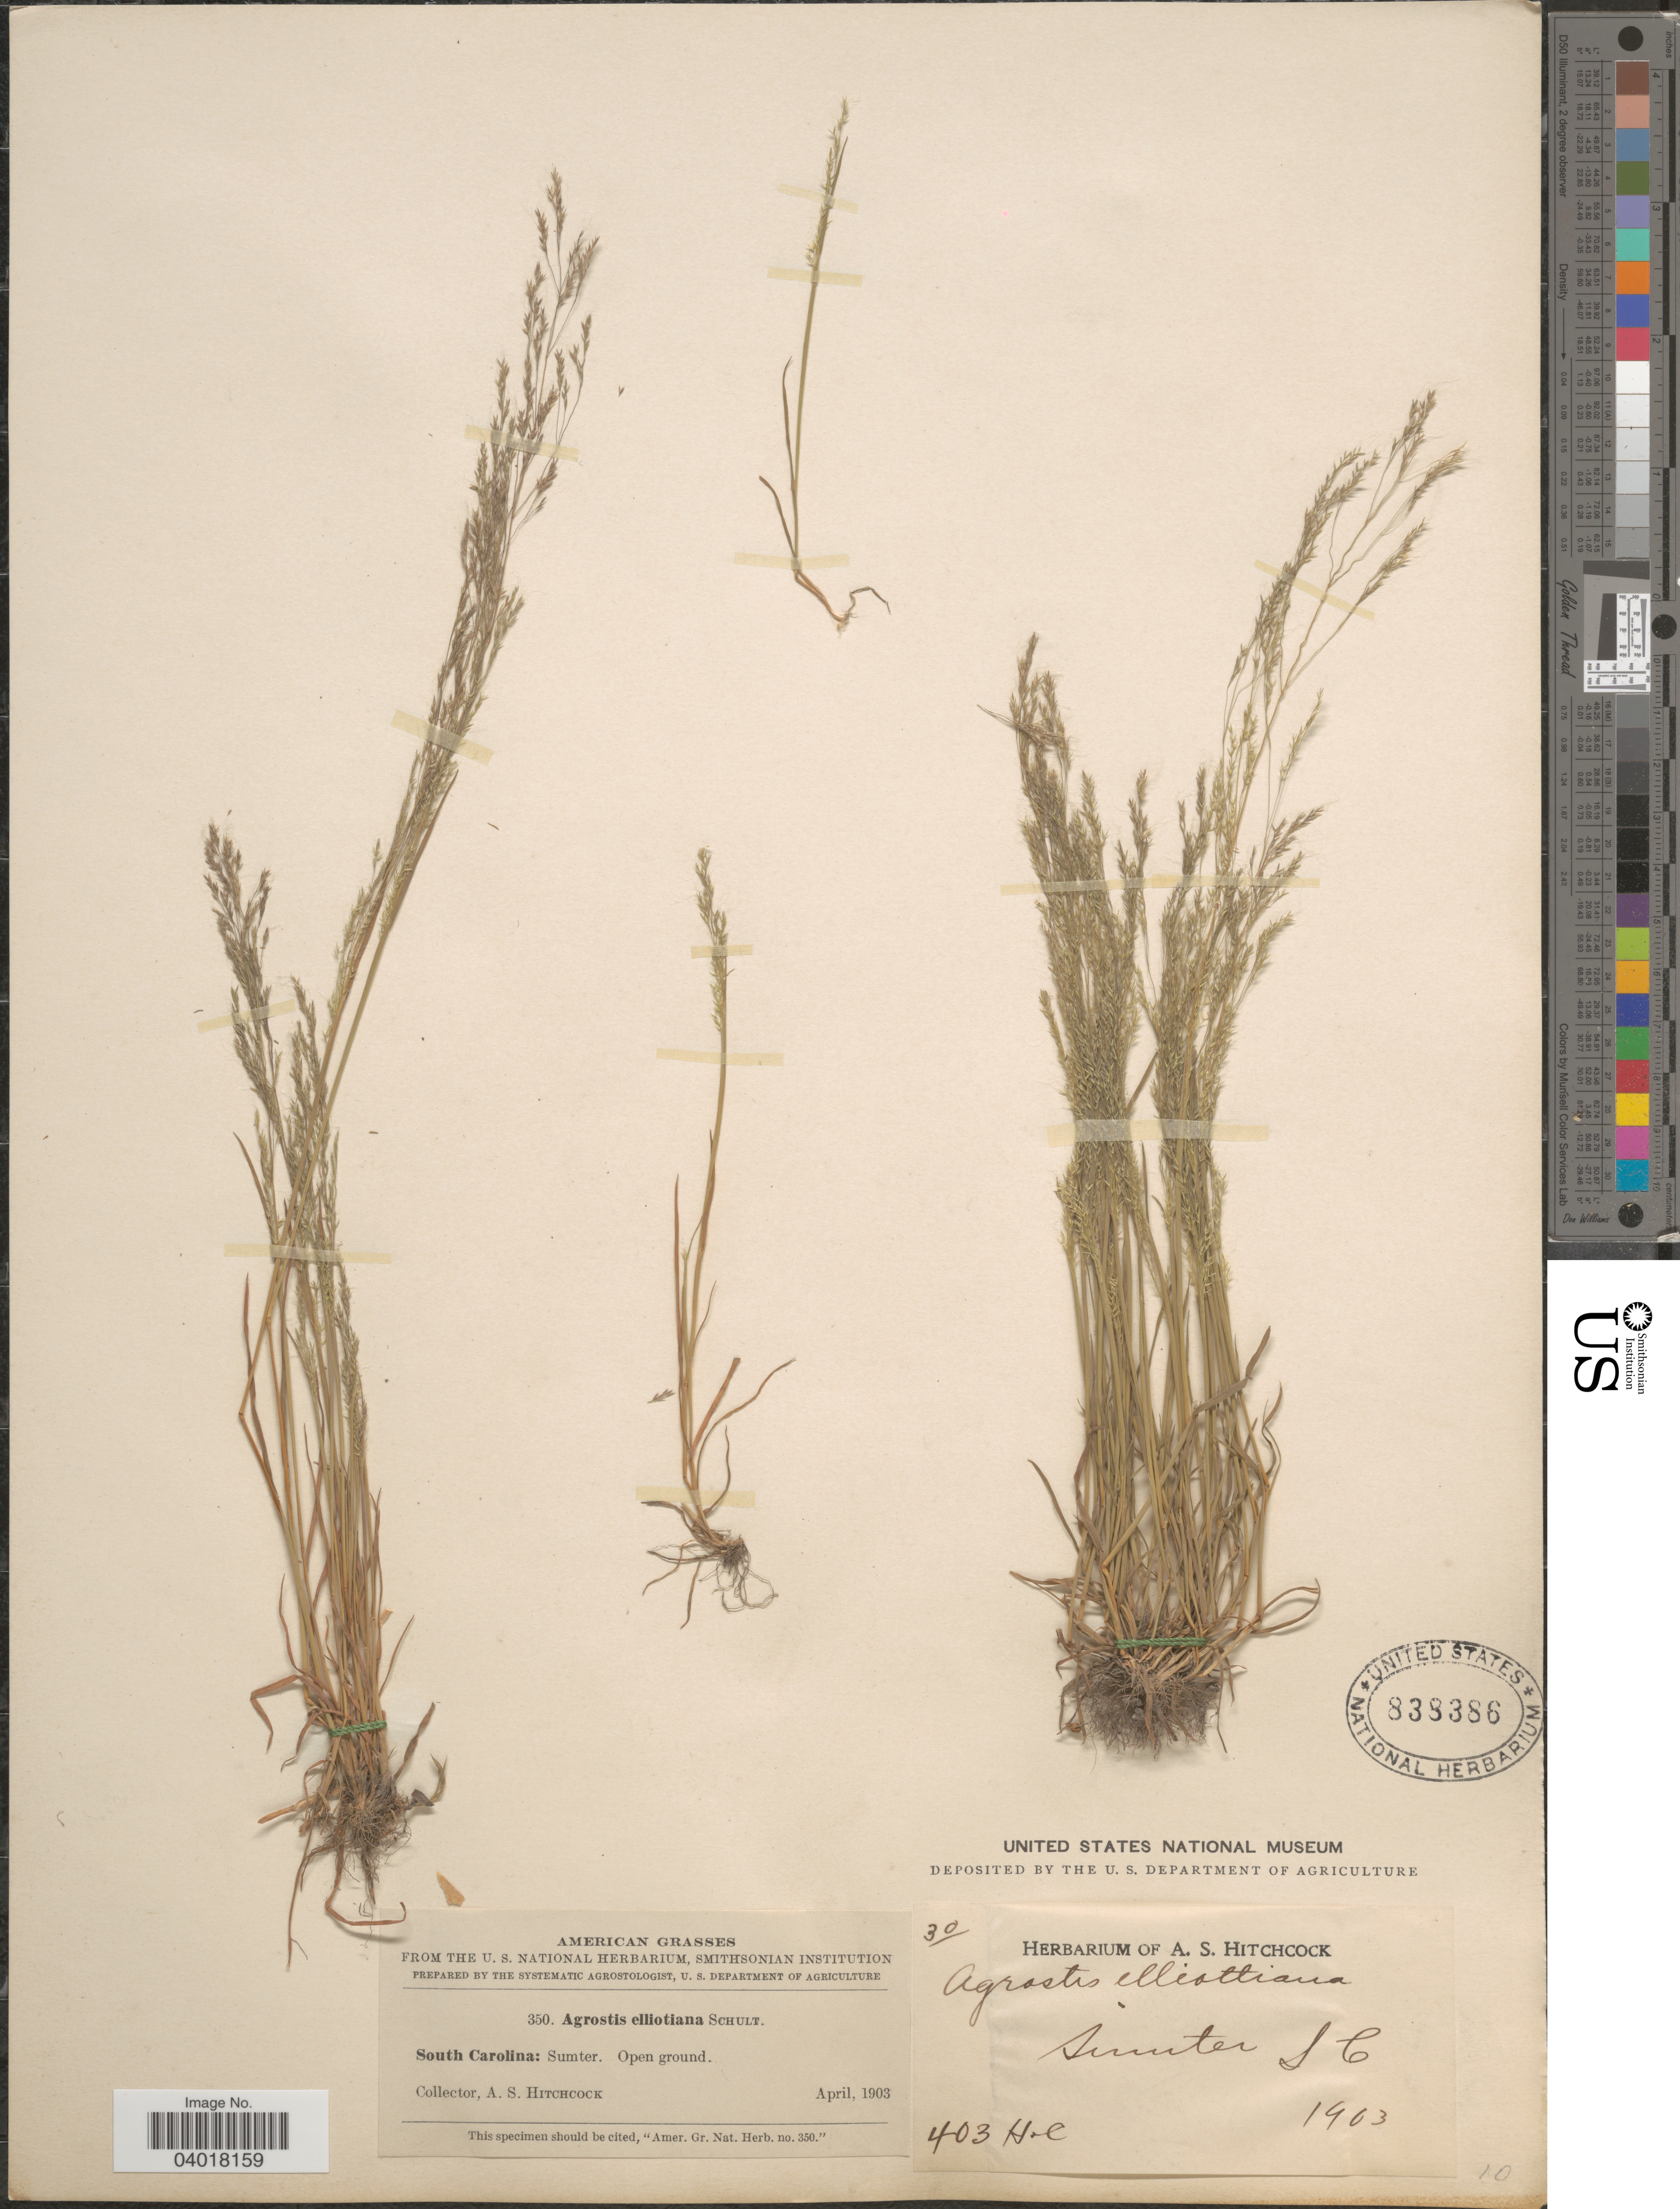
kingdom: Plantae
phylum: Tracheophyta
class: Liliopsida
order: Poales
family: Poaceae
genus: Agrostis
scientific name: Agrostis elliottiana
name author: Schult.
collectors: A. S. Hitchcock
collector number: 350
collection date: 1903-04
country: United States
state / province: South Carolina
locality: Sumter.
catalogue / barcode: US 838386